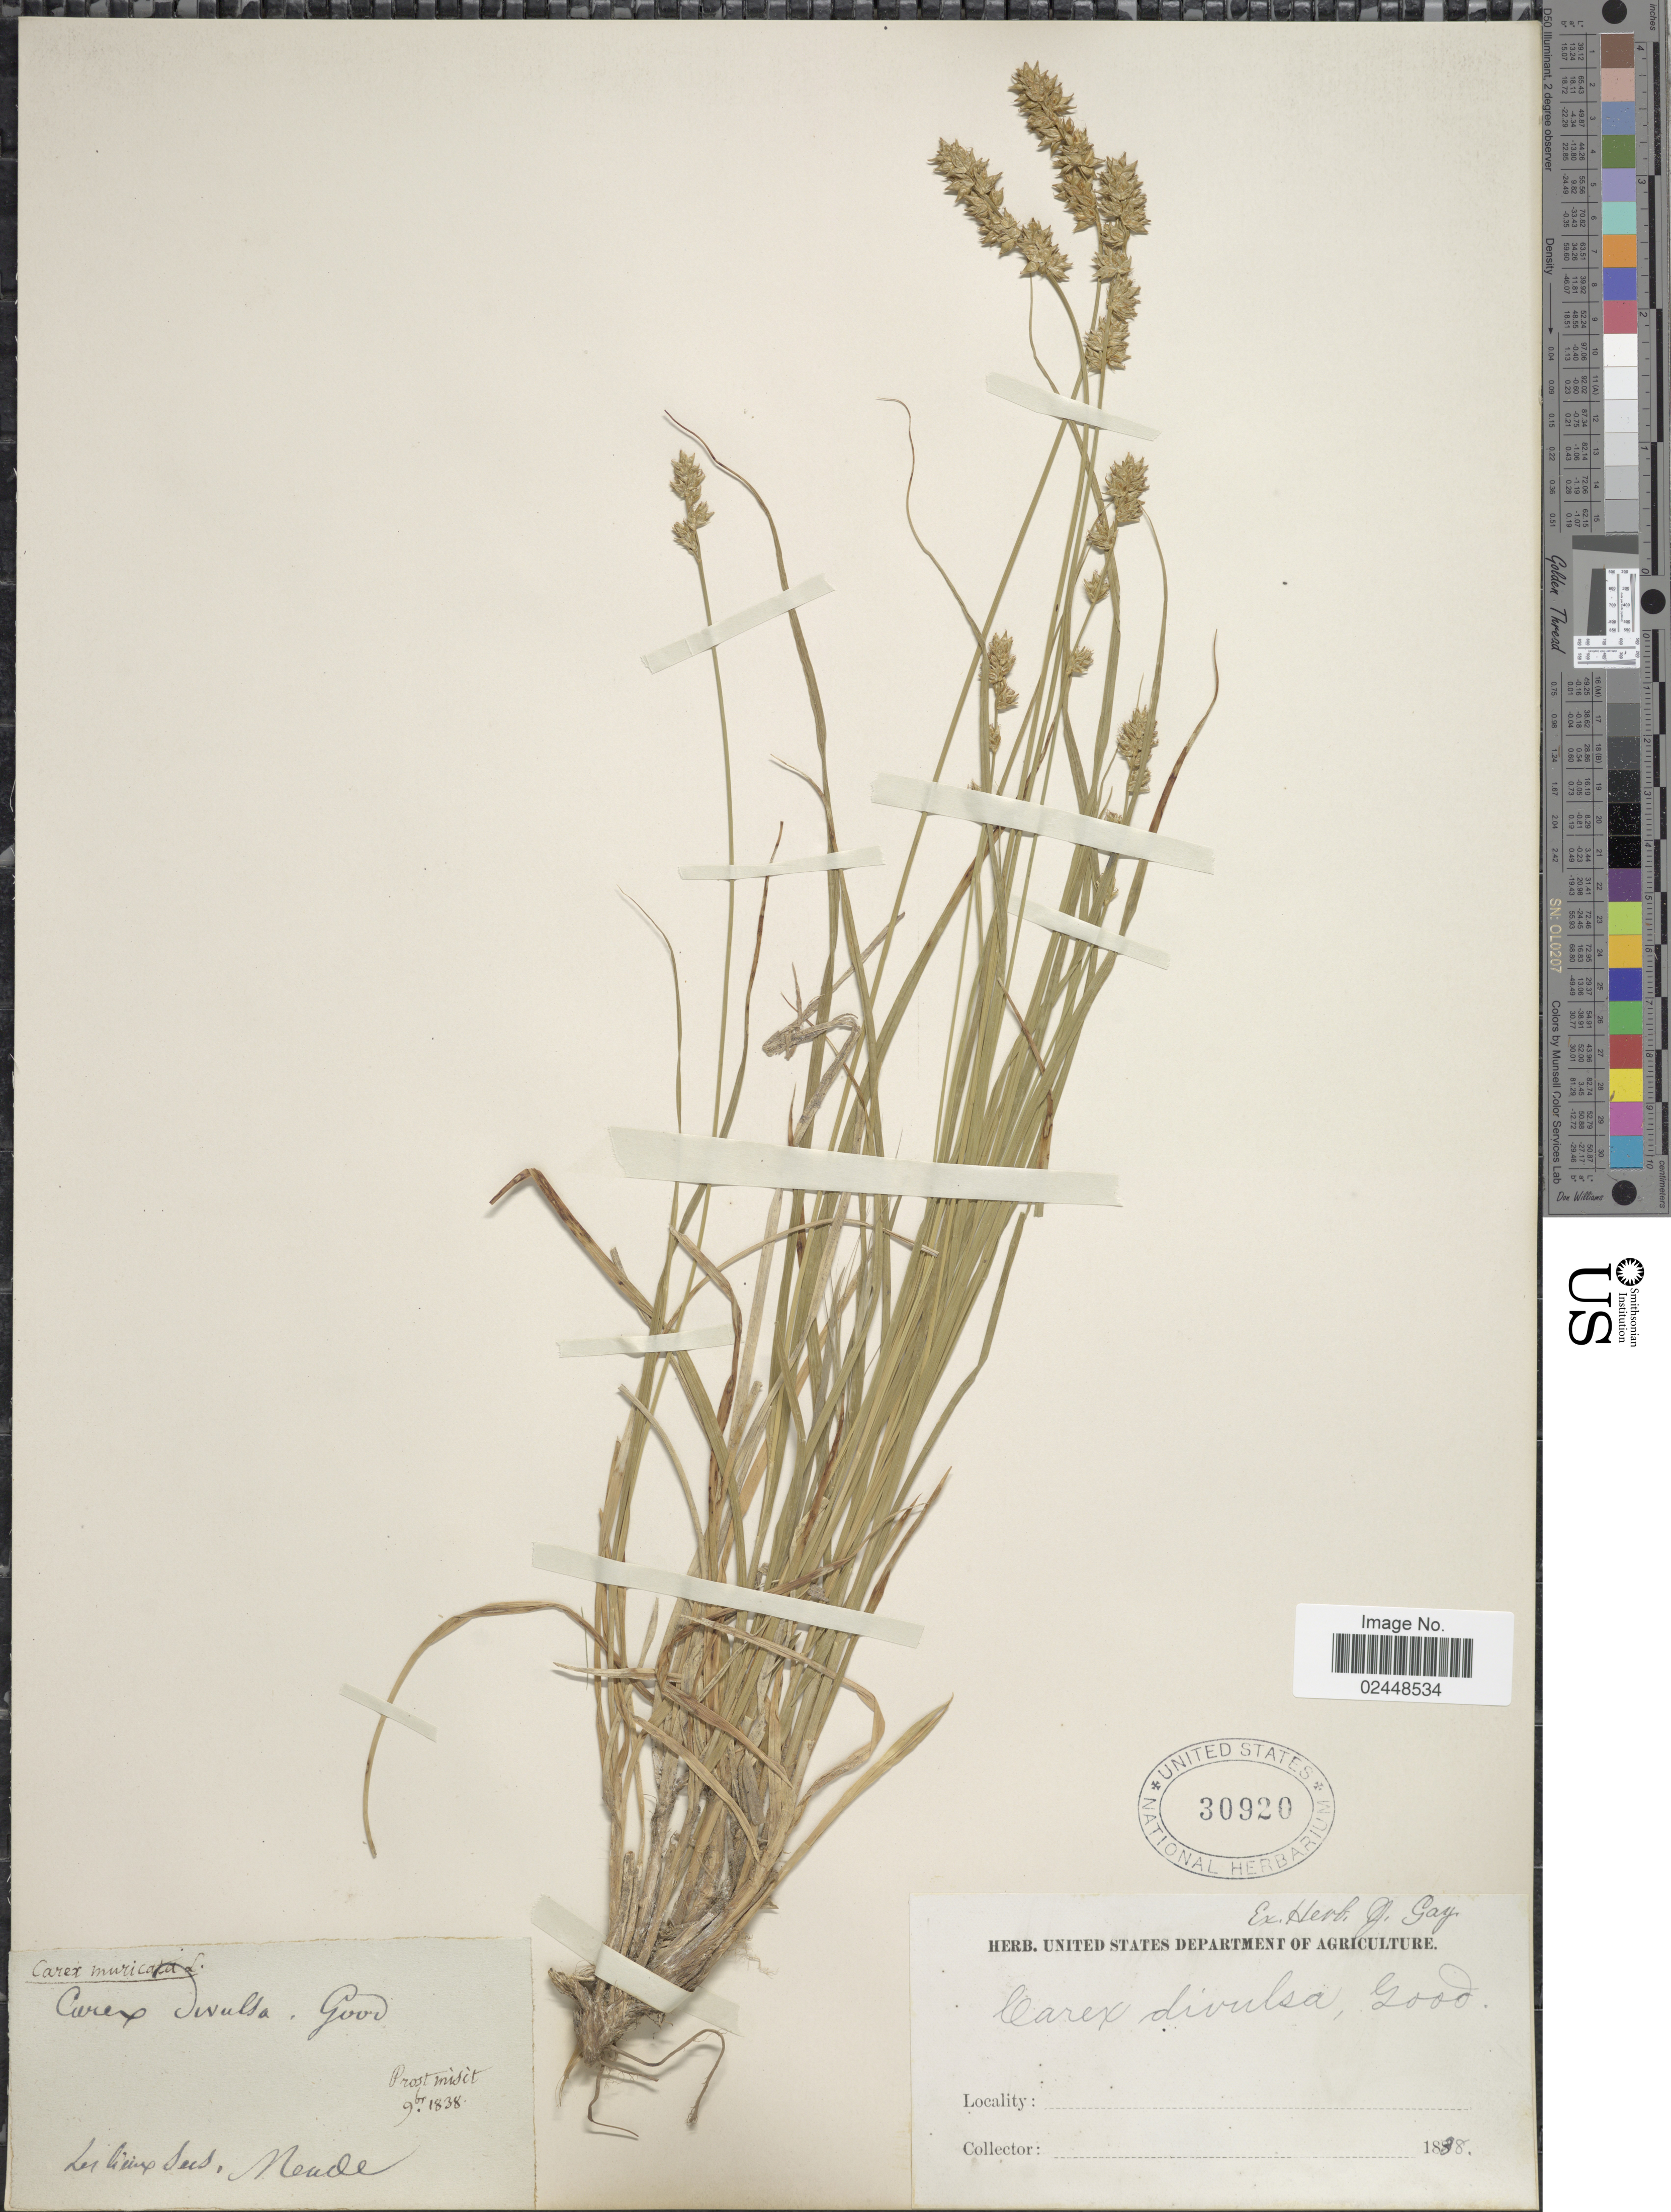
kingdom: Plantae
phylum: Tracheophyta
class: Liliopsida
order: Poales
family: Cyperaceae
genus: Carex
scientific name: Carex divulsa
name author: Stokes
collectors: ex herb. J. Gay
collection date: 1838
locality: Leilieux Sus, Neude [interpreted]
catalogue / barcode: US 30920